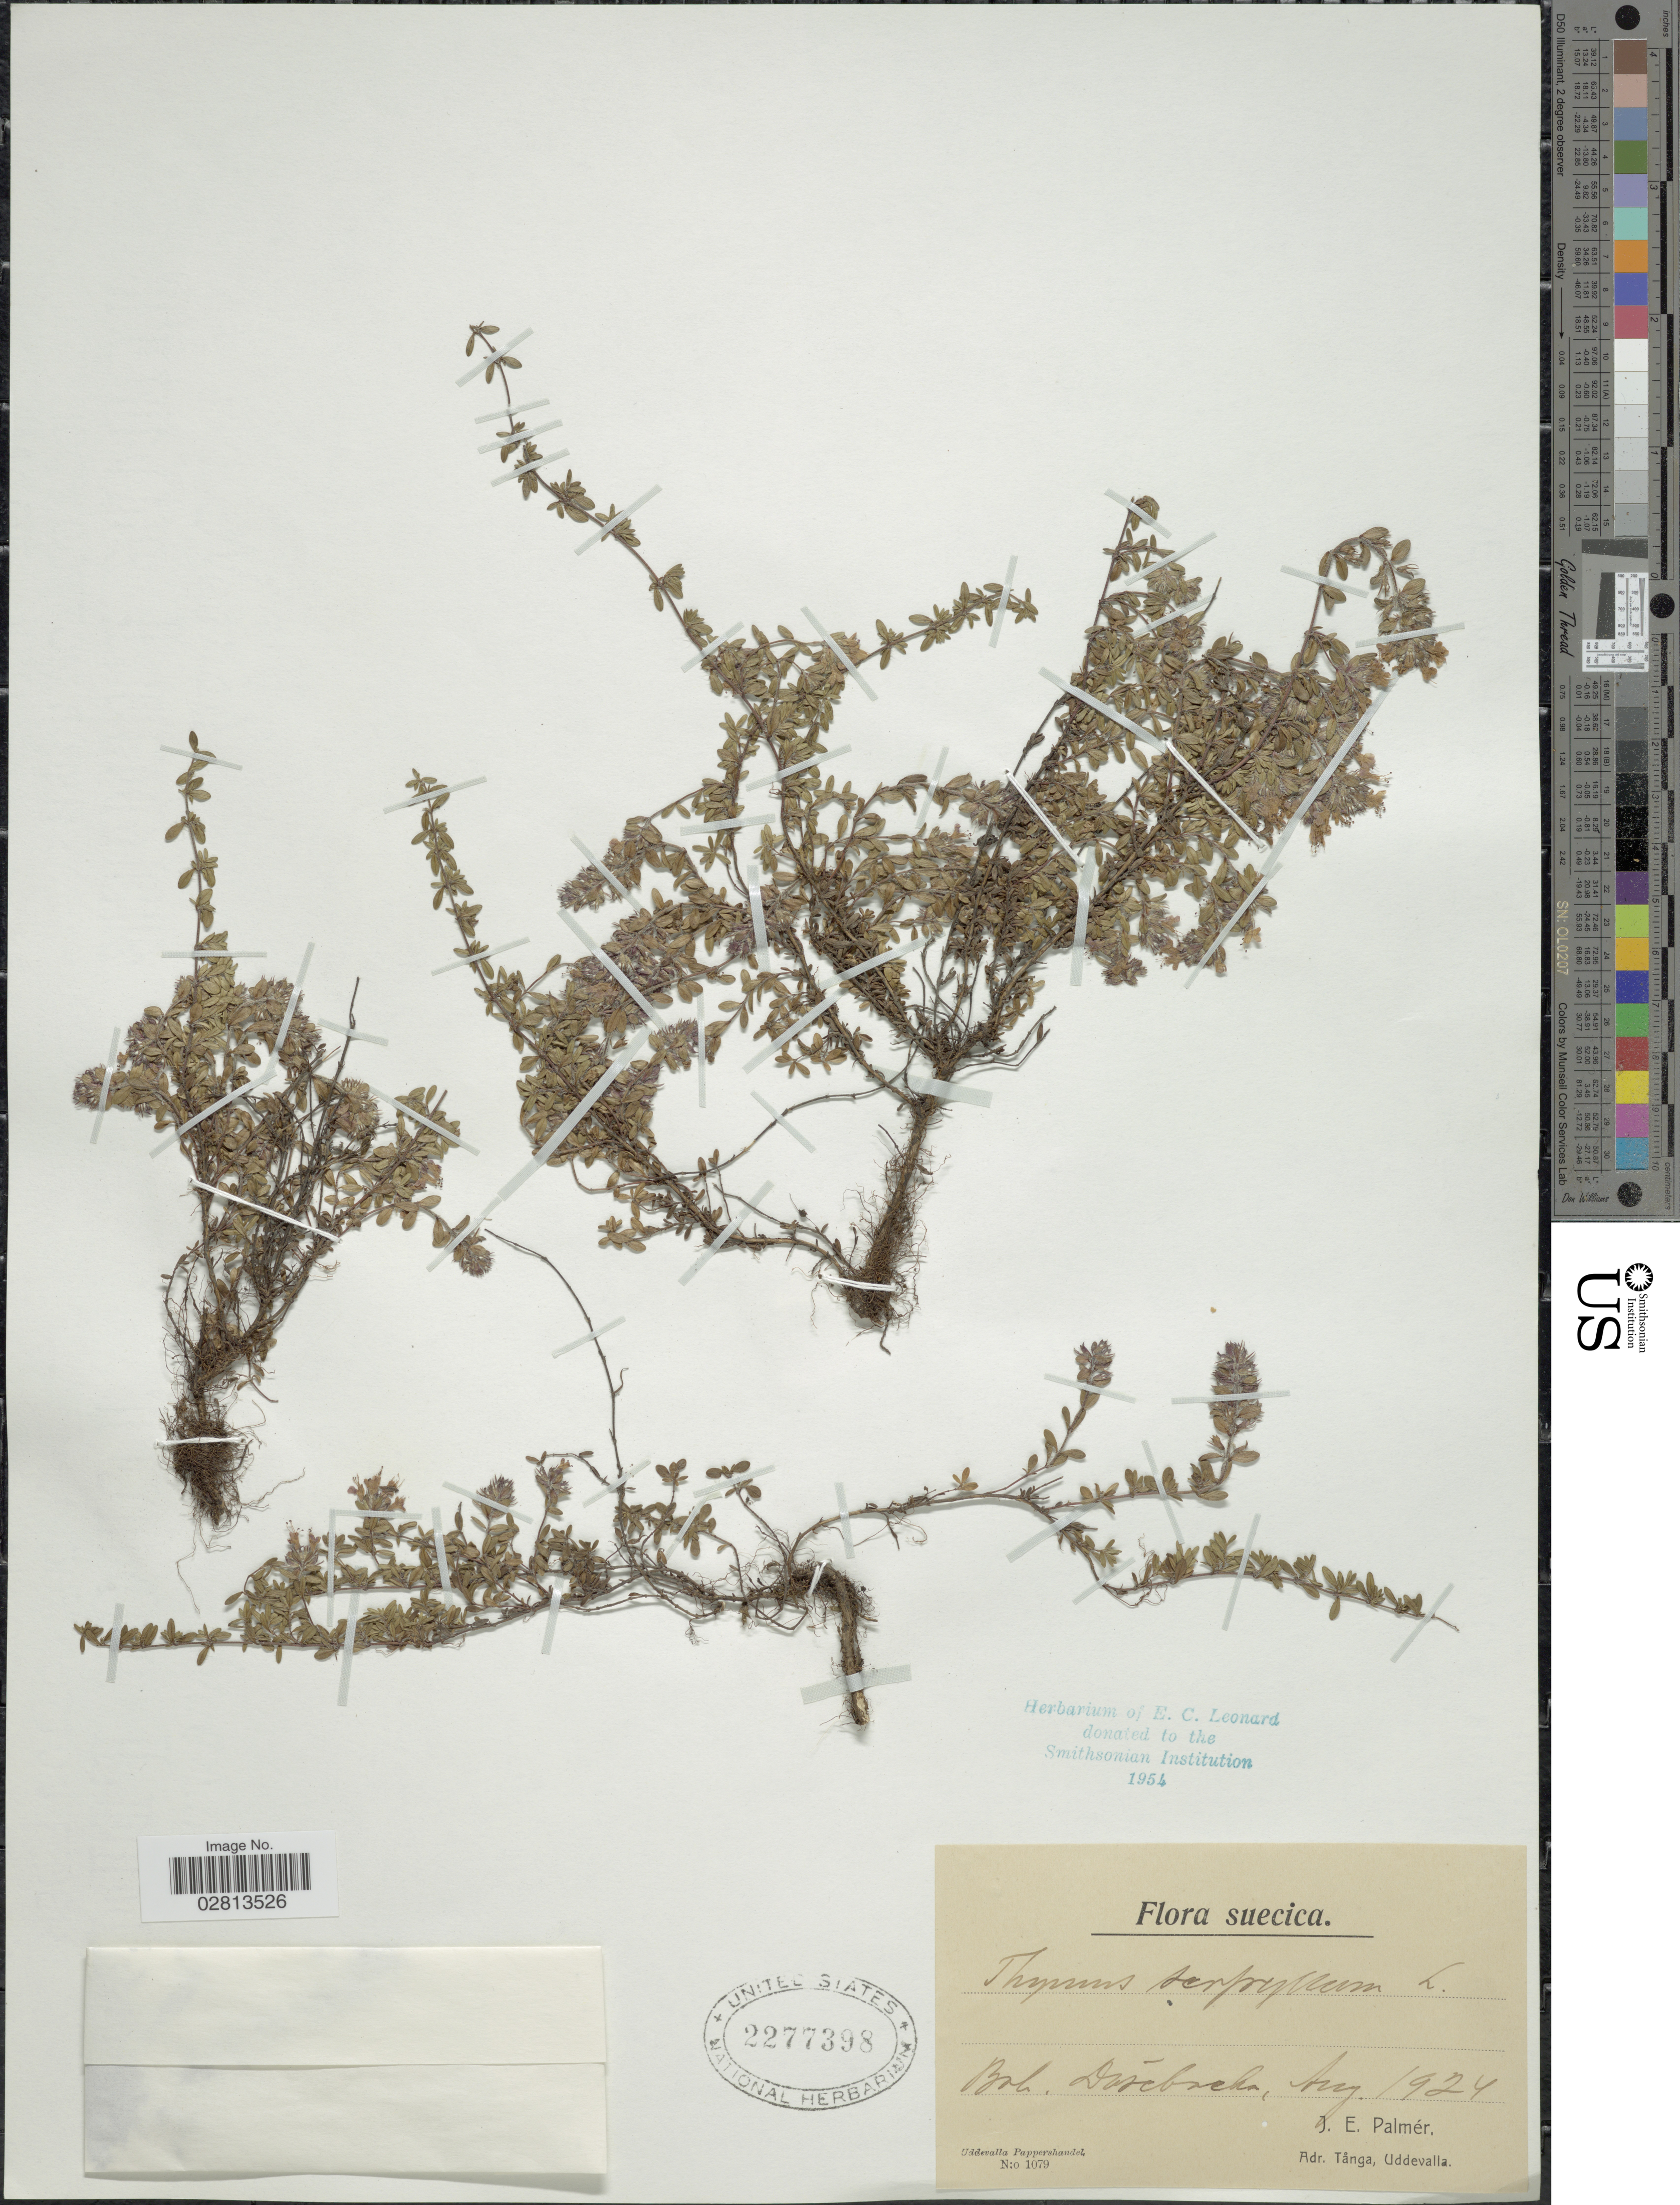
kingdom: Plantae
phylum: Tracheophyta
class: Magnoliopsida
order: Lamiales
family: Lamiaceae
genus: Thymus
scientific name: Thymus serpyllum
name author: L.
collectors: J. E. Palmér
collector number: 1079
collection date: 1924-08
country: Sweden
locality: Suecica, Boh. Dasebacka. [interpreted]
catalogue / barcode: US 2277398